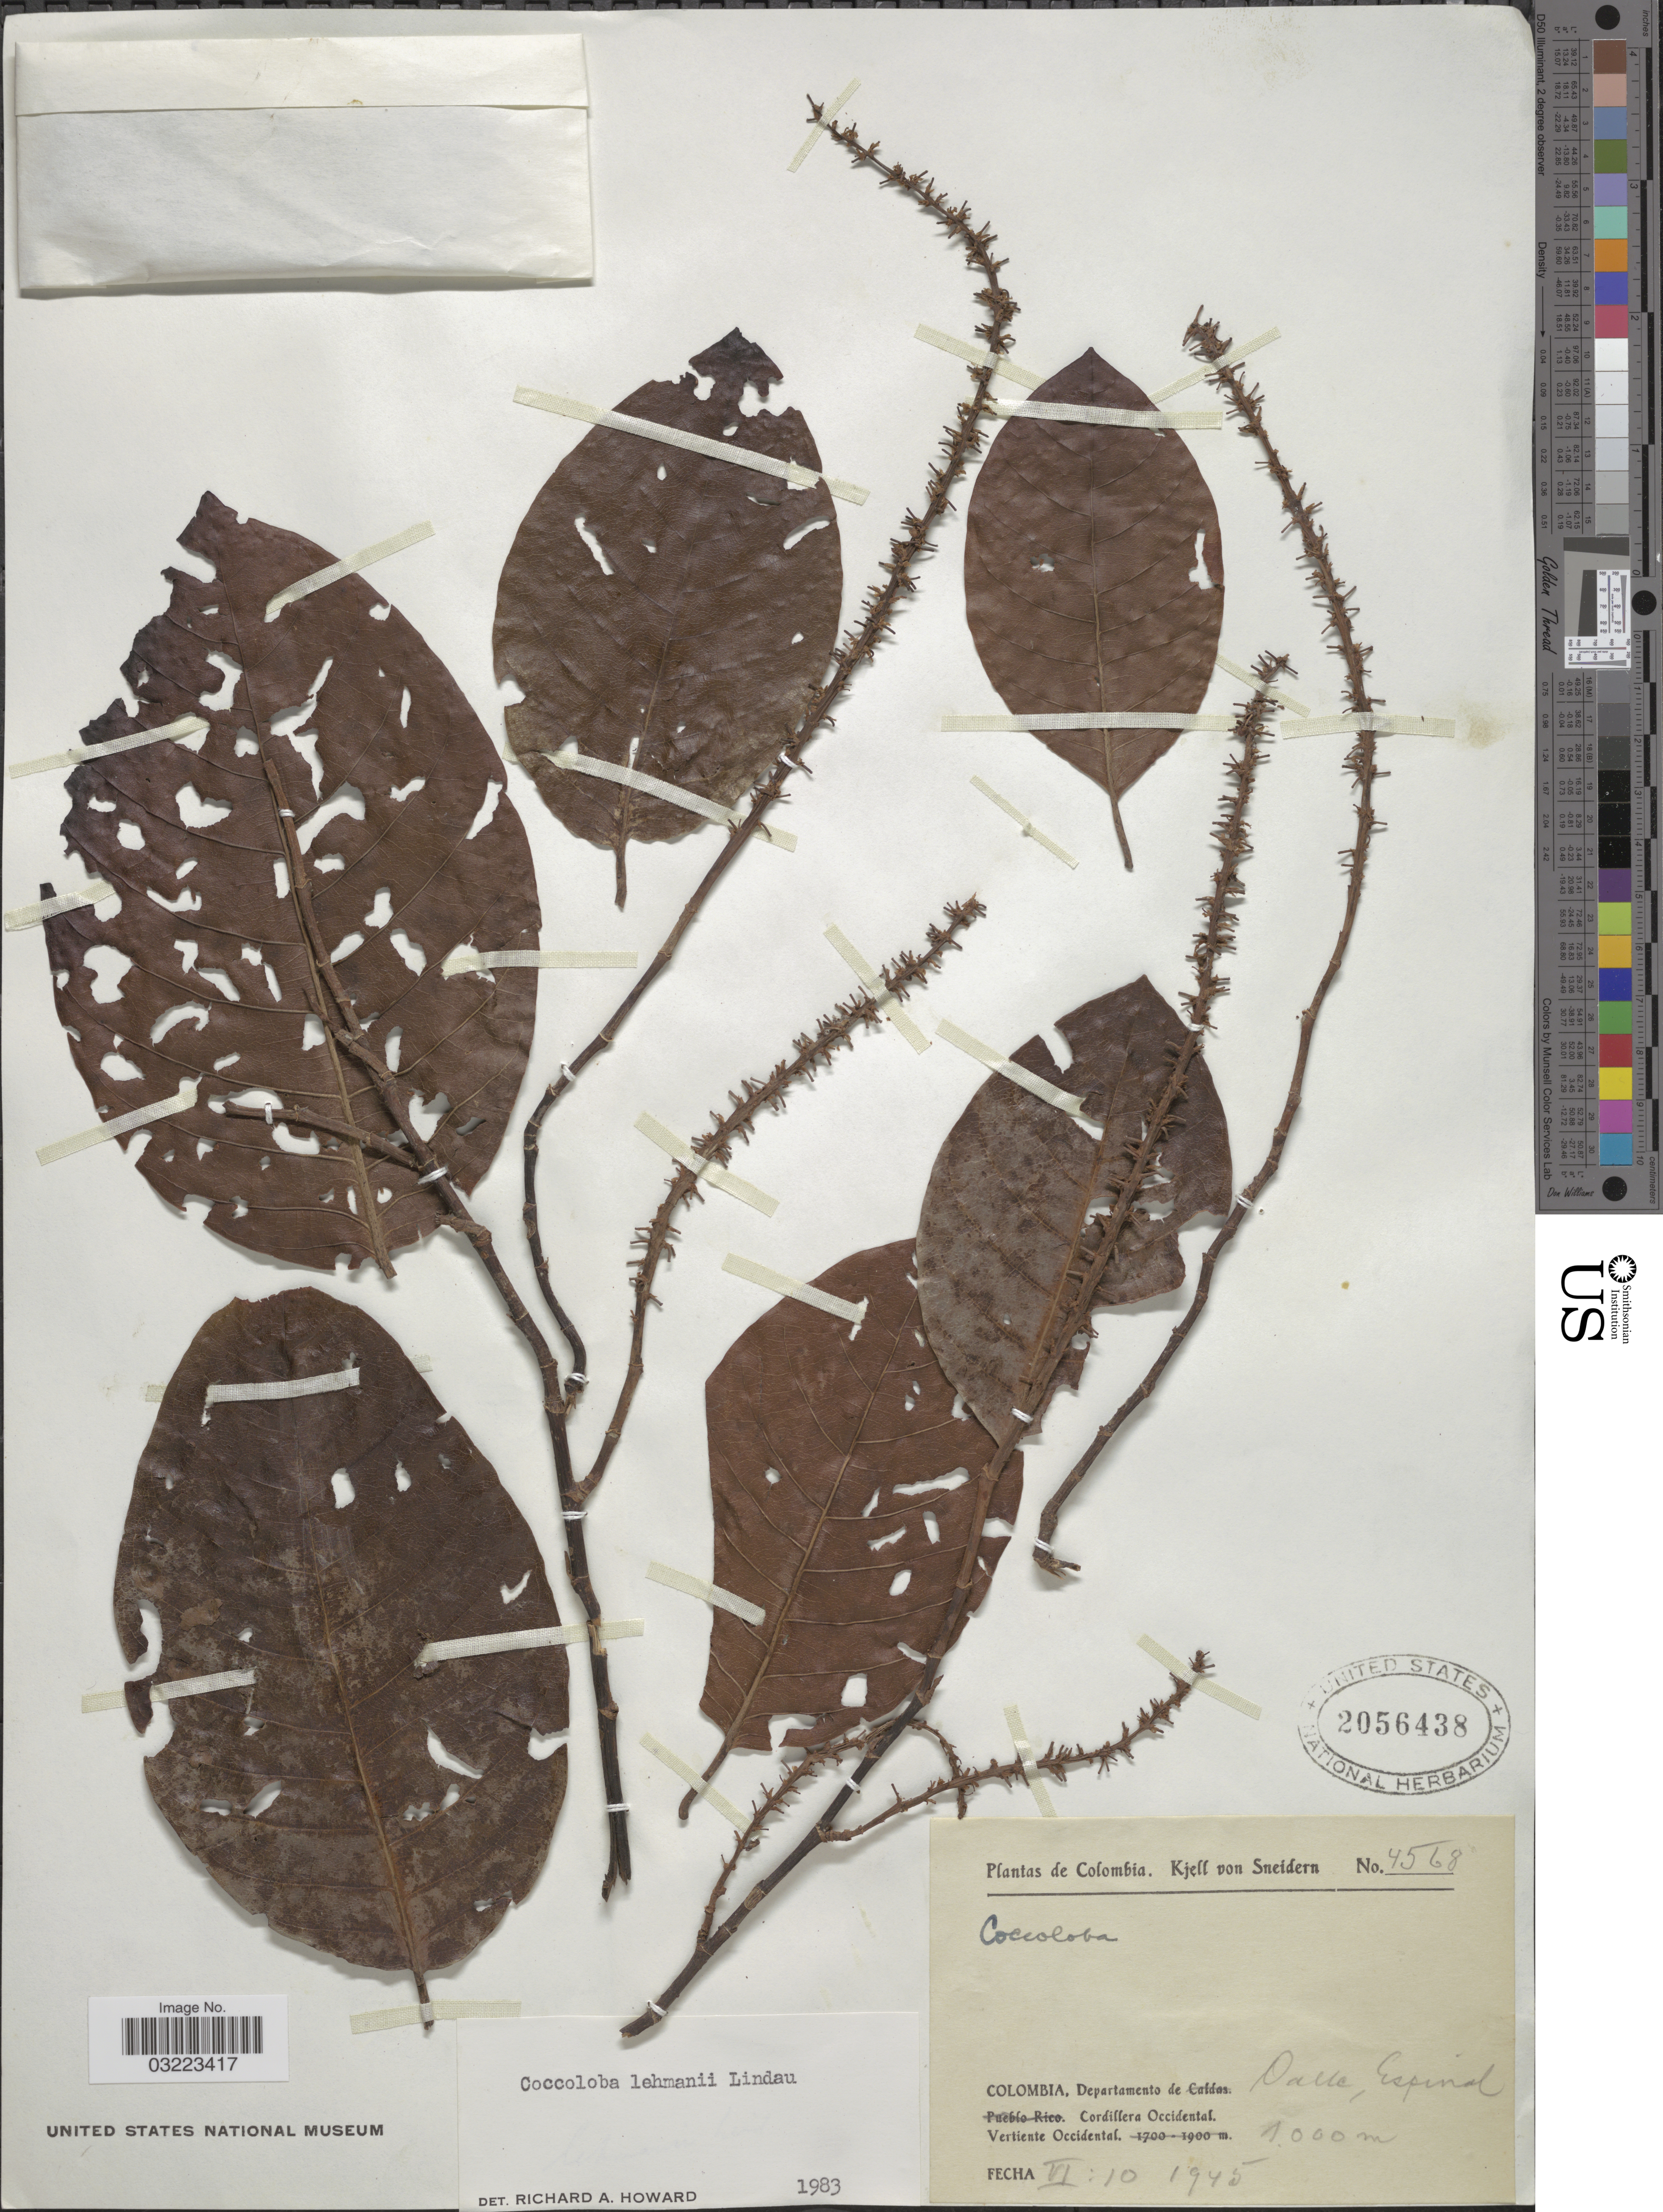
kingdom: Plantae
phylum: Tracheophyta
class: Magnoliopsida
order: Caryophyllales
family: Polygonaceae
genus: Coccoloba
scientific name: Coccoloba lehmannii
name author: Lindau ex Hieron.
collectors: K. von Sneidern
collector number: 4568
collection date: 1945-06-10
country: Colombia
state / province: Valle del Cauca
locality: Departamento de Valle, Espinal. Cordillera Occidental. Vertiente Occidental.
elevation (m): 1000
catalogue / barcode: US 2056438